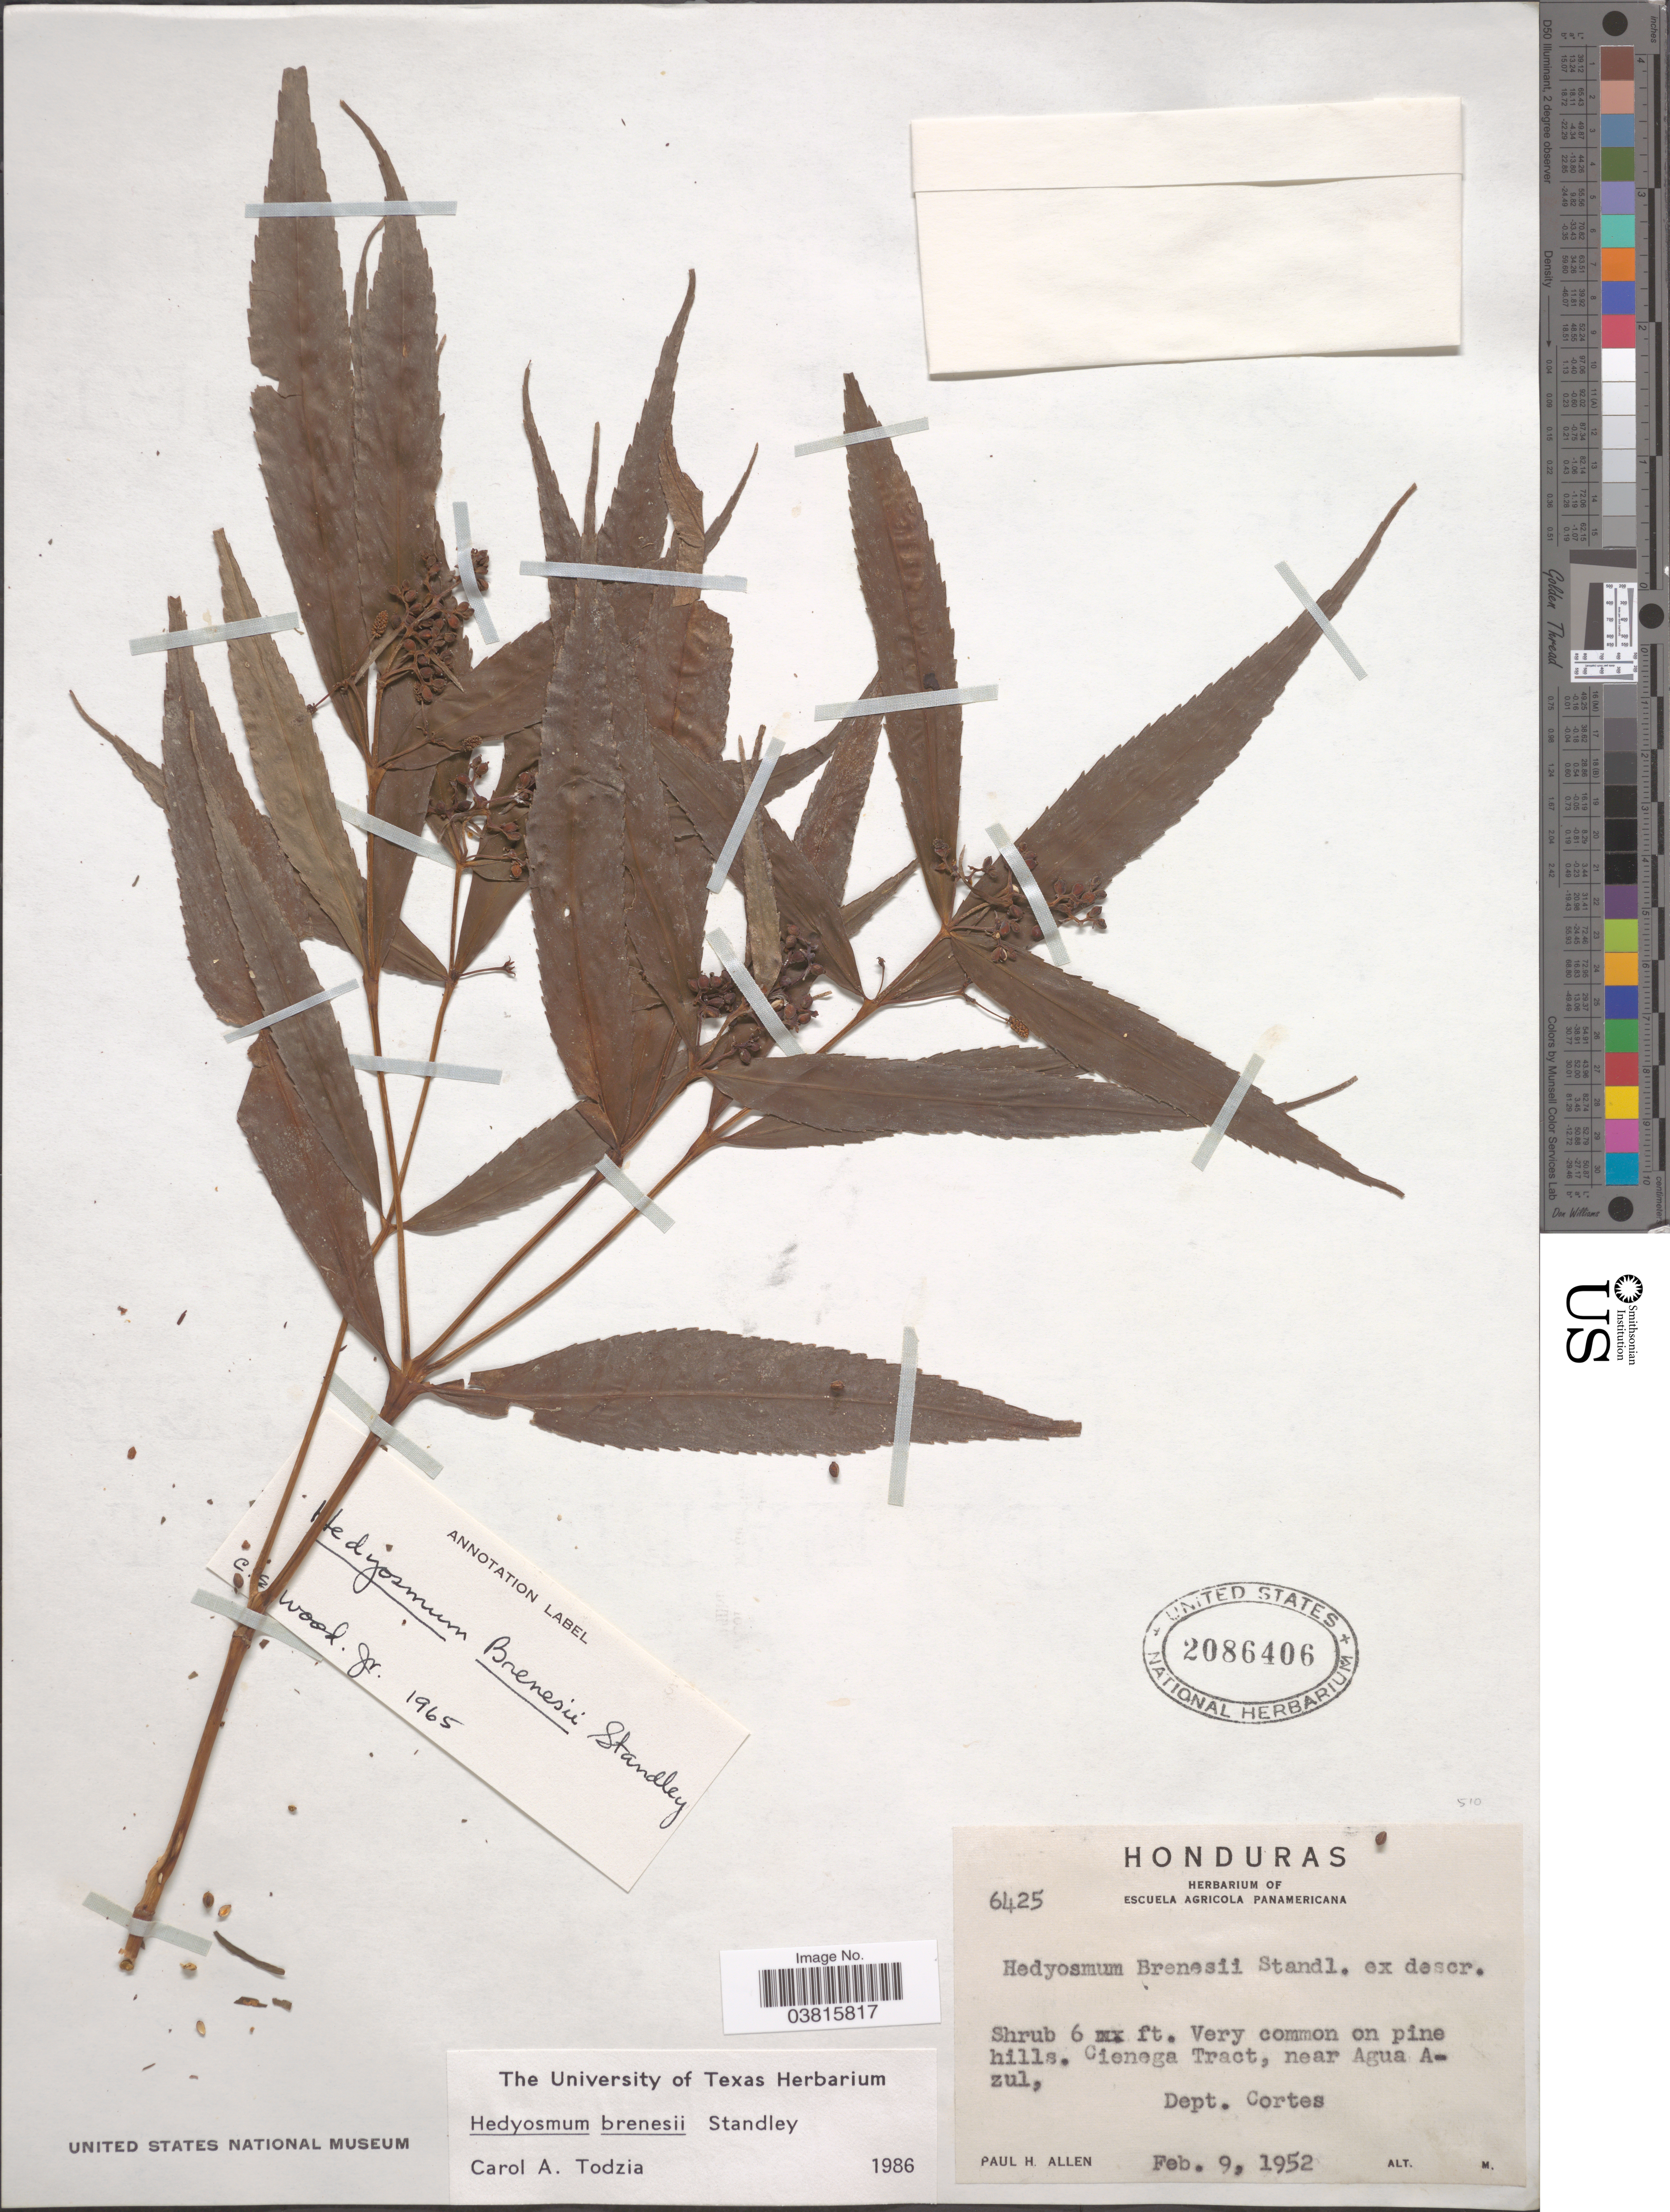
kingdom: Plantae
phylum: Tracheophyta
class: Magnoliopsida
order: Chloranthales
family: Chloranthaceae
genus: Hedyosmum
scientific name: Hedyosmum brenesii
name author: Standl.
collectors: P. H. Allen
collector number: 6425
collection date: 1952-02-09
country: Honduras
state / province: Cortes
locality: Common on pine hills, Cienega Tract, near Agua Azul, Dept. Cortes.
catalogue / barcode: US 2086406